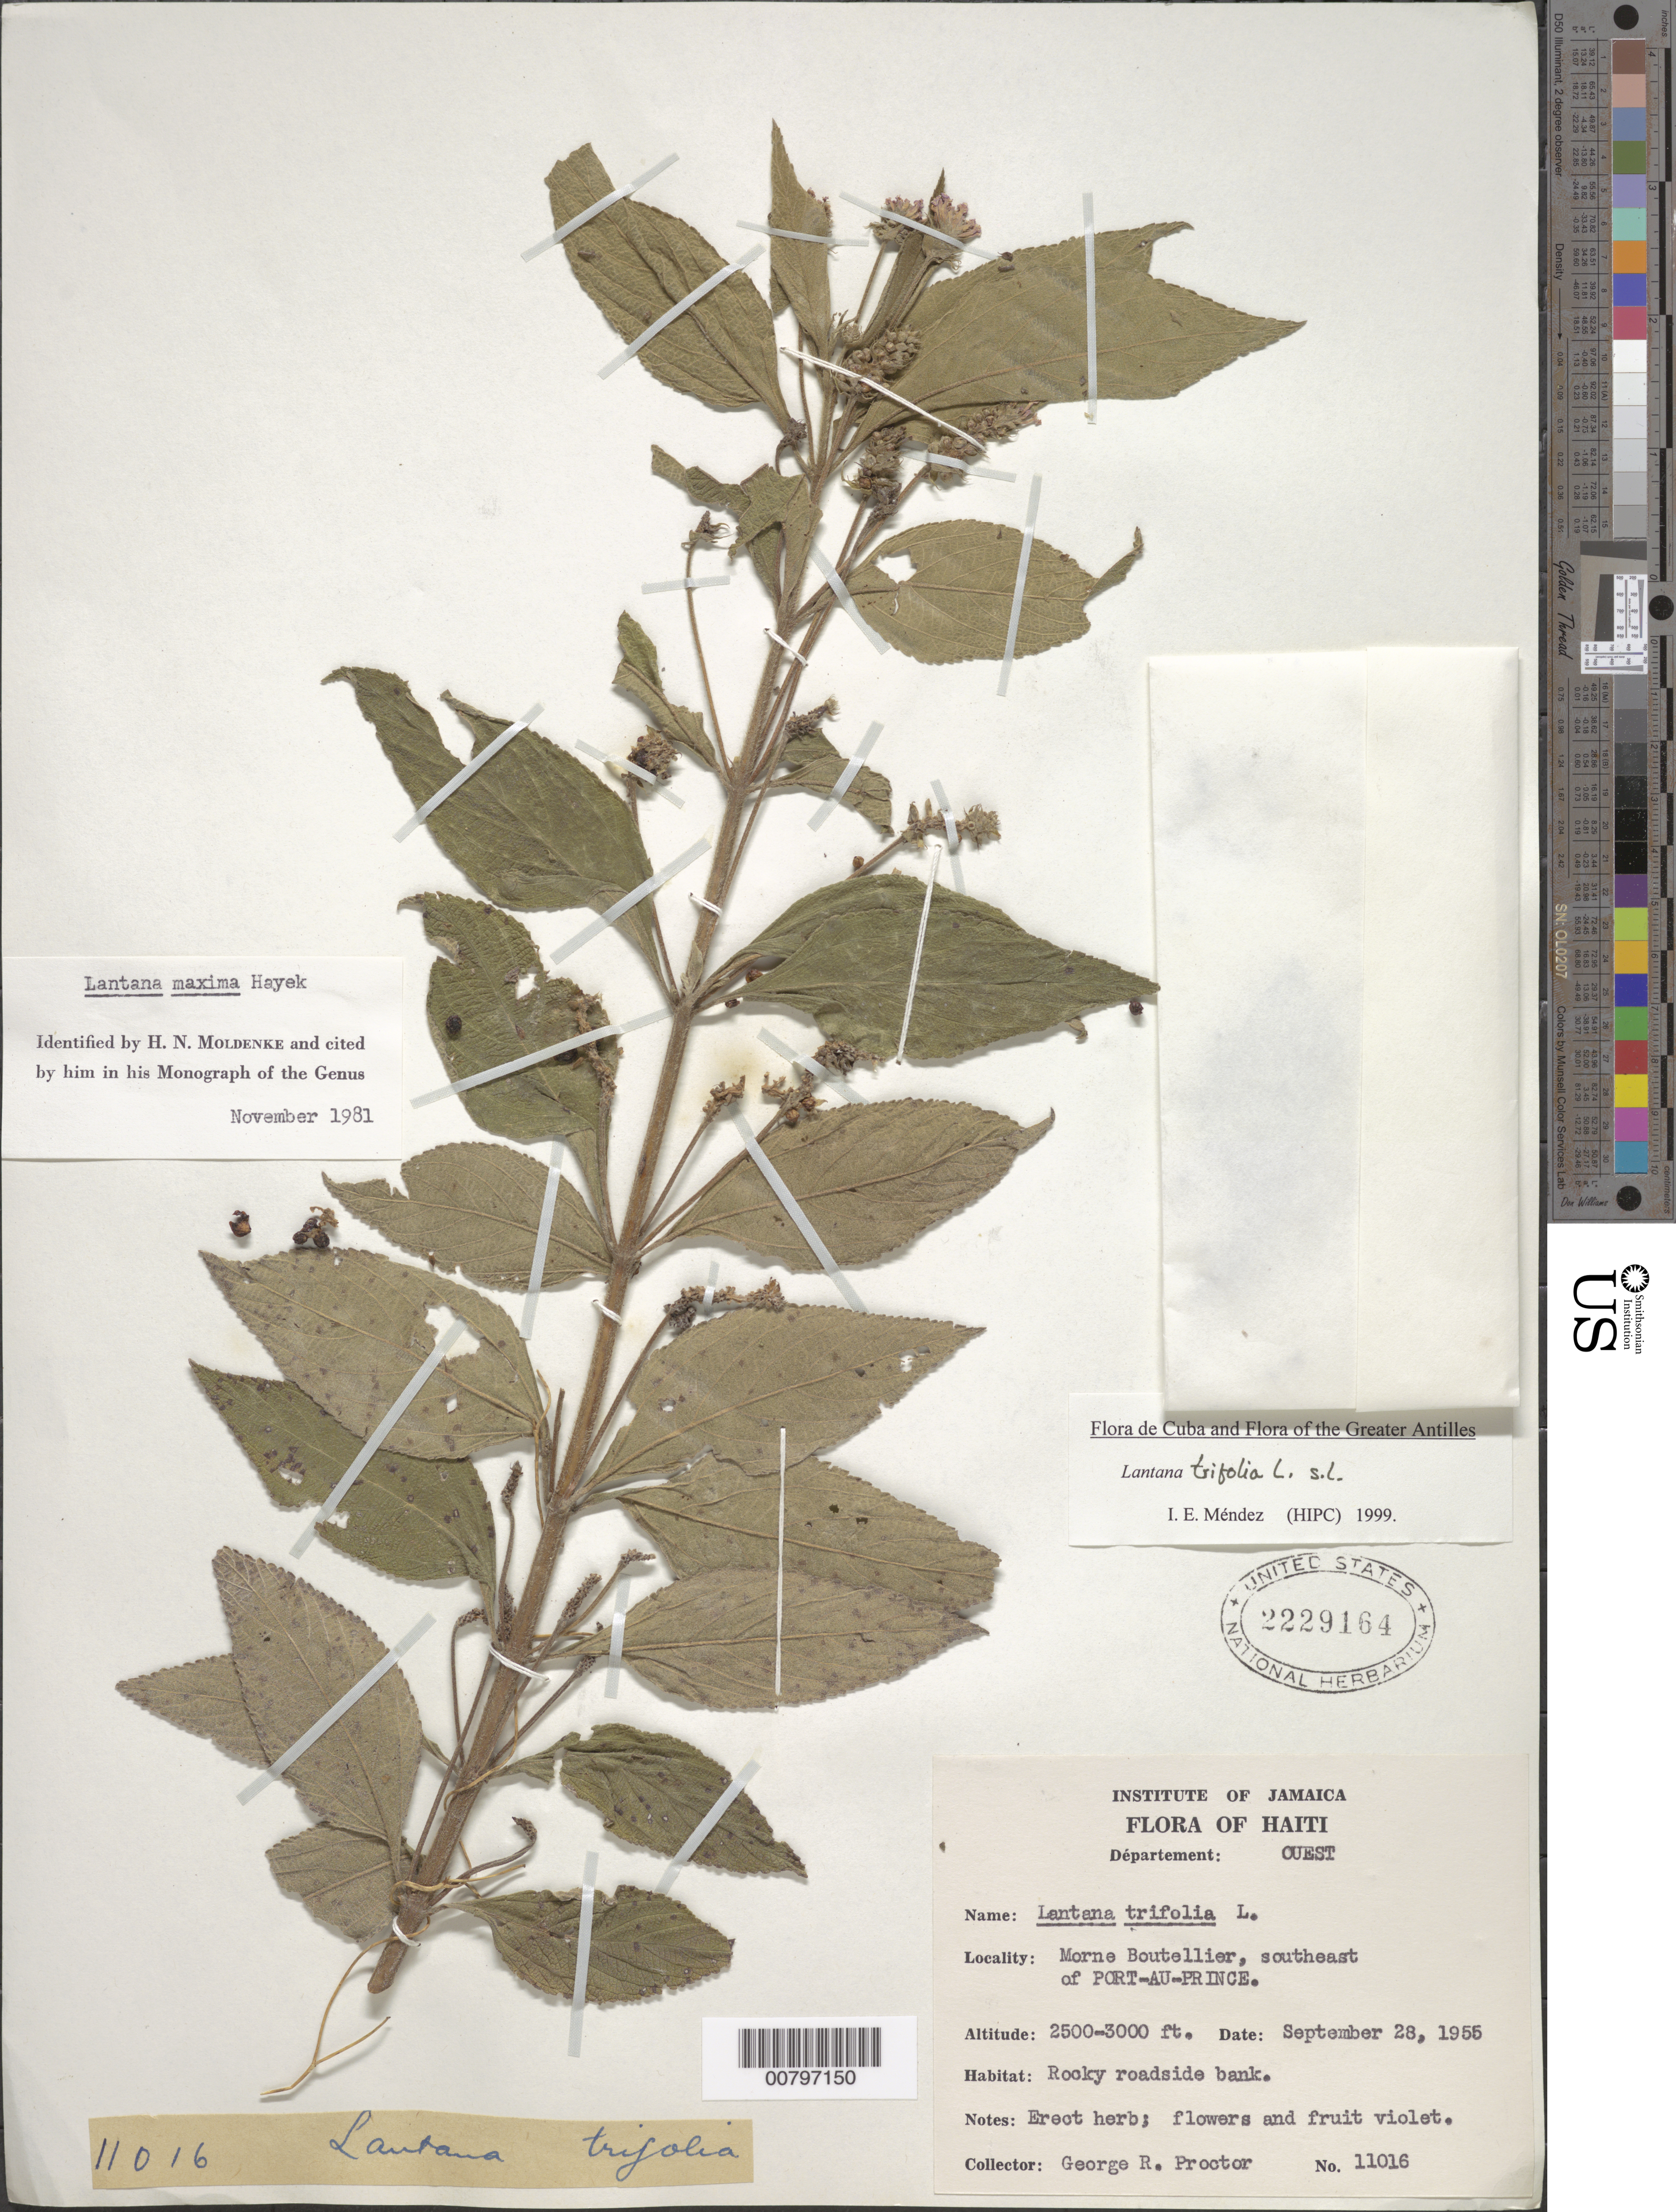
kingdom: Plantae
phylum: Tracheophyta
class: Magnoliopsida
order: Lamiales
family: Verbenaceae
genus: Lantana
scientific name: Lantana trifolia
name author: L.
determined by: Méndez, Isidro E., (HIPC)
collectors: G. R. Proctor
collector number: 11016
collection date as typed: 28 Sep 1955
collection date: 1955-09-28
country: Haiti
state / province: Ouest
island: Hispaniola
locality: Morne Boutellier, SE of Port-au-Prince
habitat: Rocky roadside bank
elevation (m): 762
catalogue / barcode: US 2229164